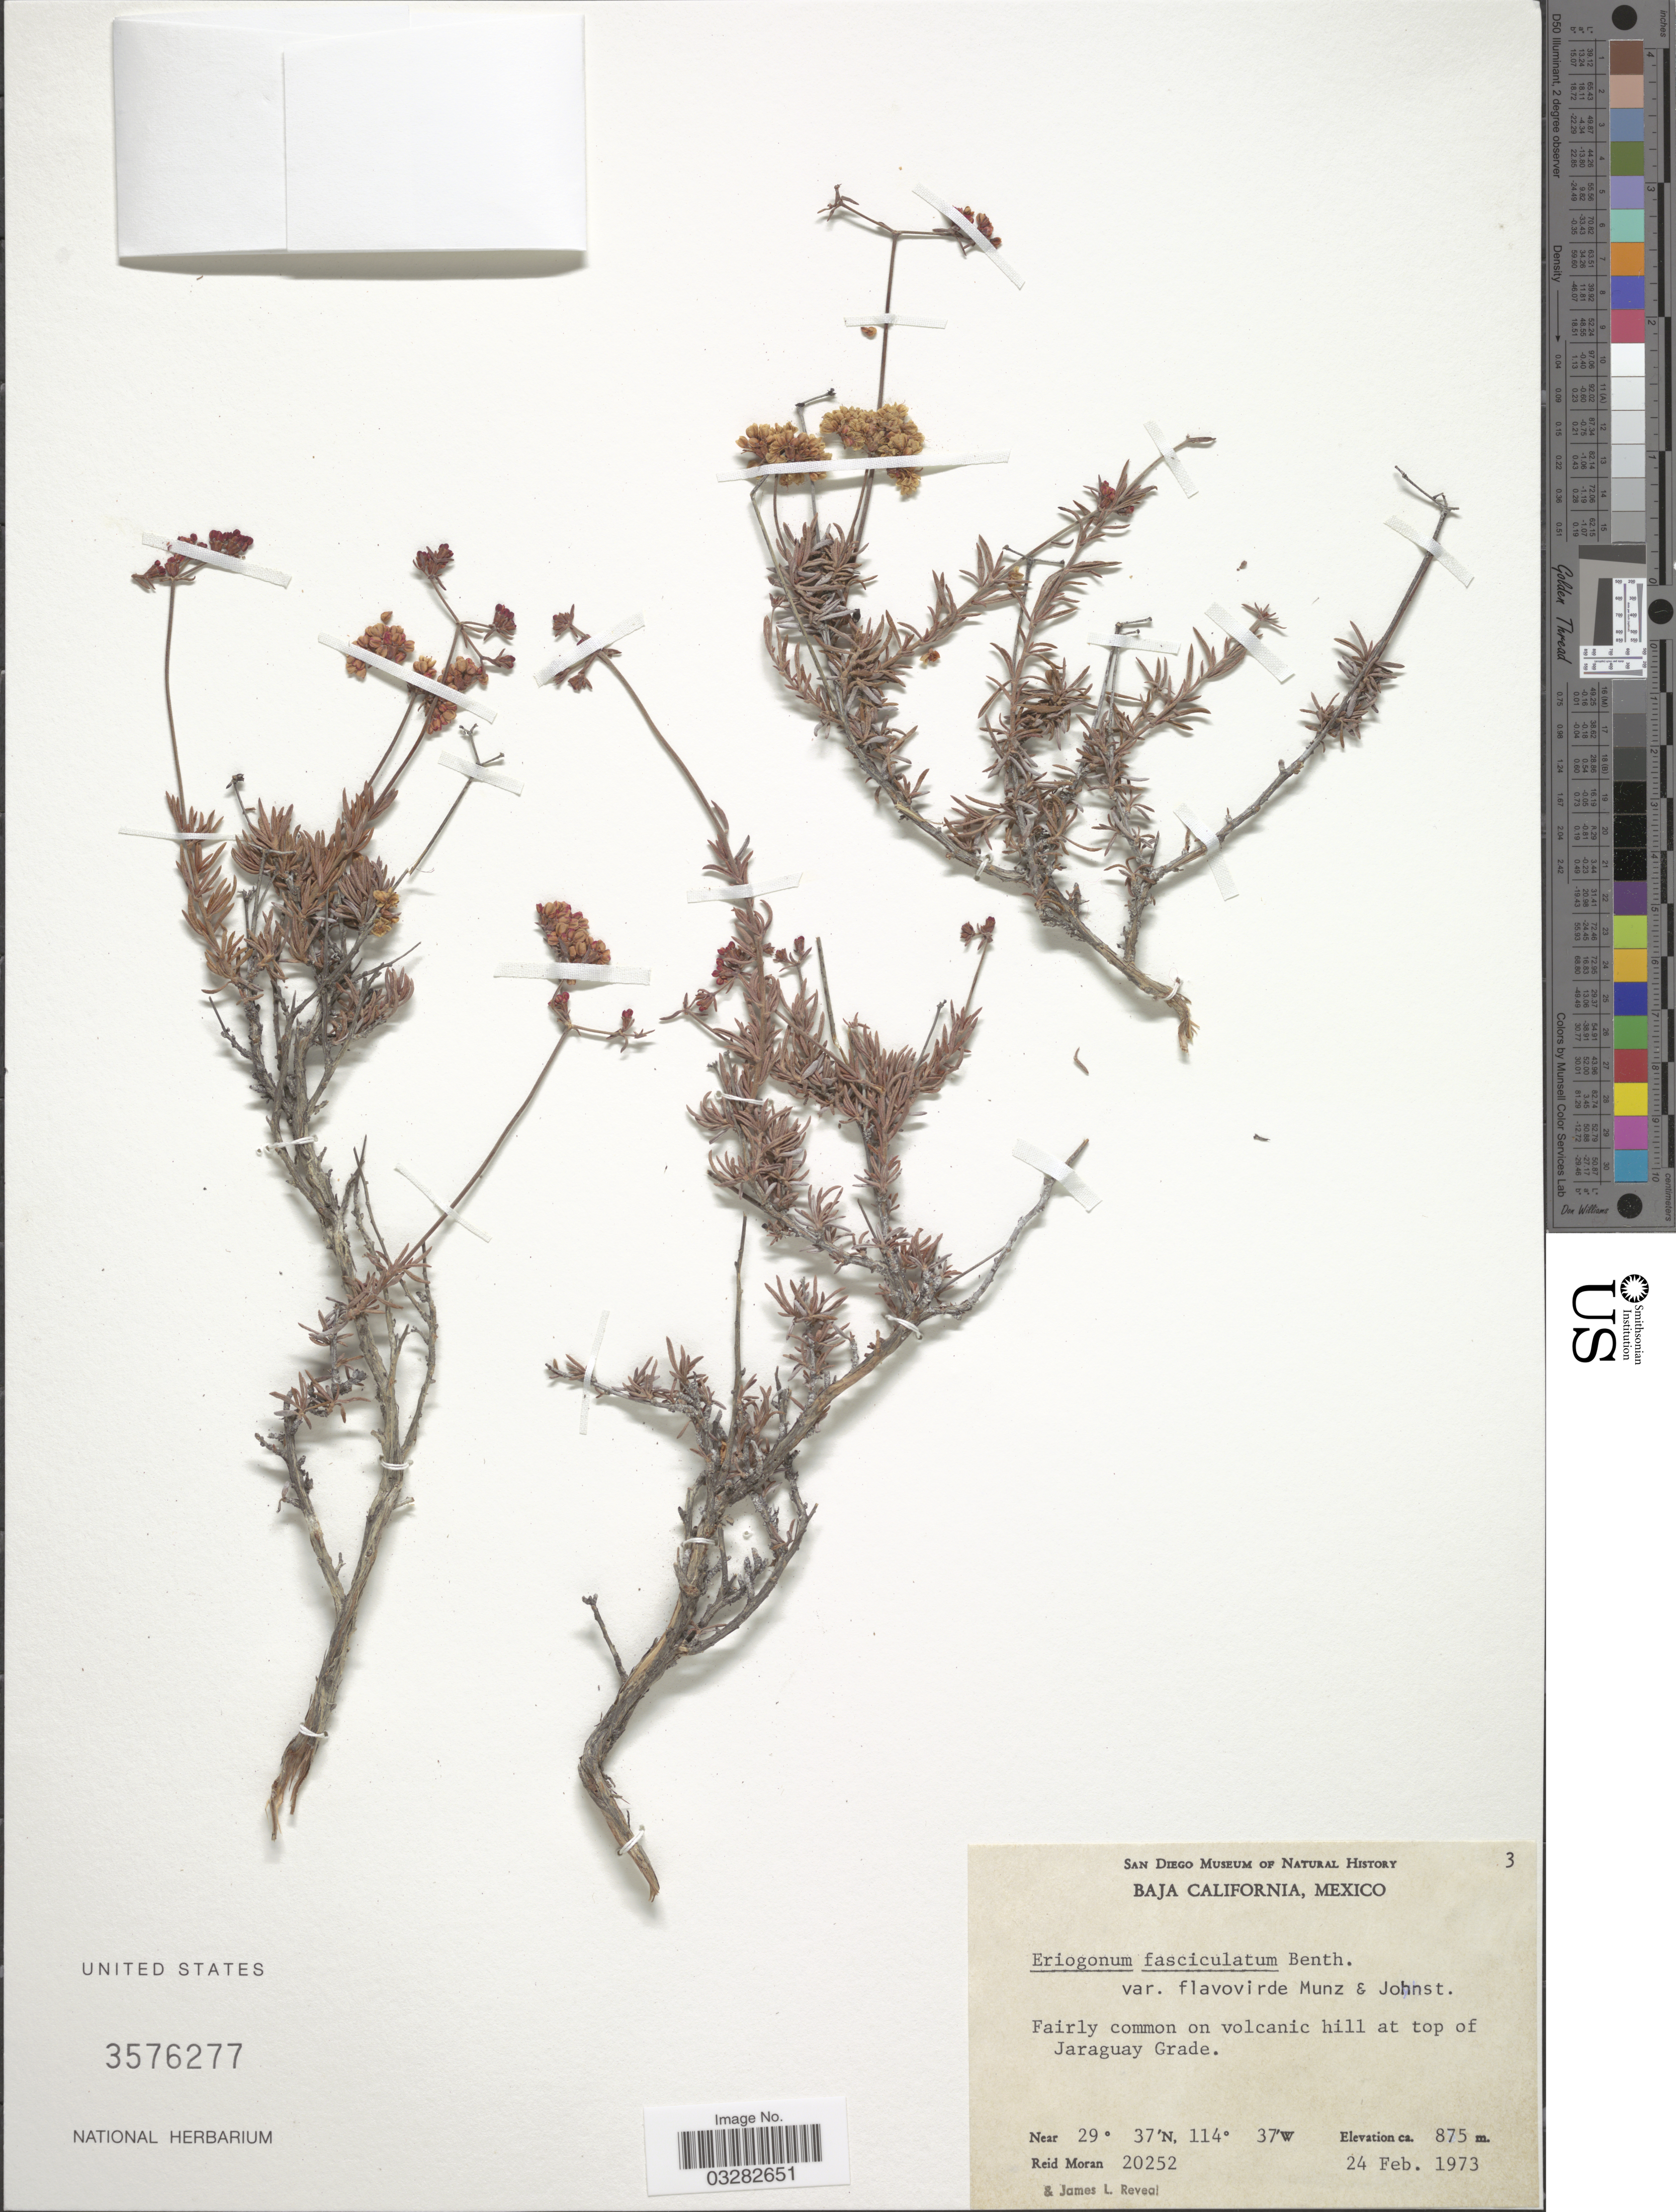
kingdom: Plantae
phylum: Tracheophyta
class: Magnoliopsida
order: Caryophyllales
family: Polygonaceae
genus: Eriogonum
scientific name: Eriogonum fasciculatum var. fasciculatum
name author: Benth.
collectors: R. Moran & J. L. Reveal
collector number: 20252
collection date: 1973-02-24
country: Mexico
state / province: Baja California Norte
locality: Fairly common on volcanic hill at top of Jaraguay Grade.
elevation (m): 875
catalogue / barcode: US 3576277